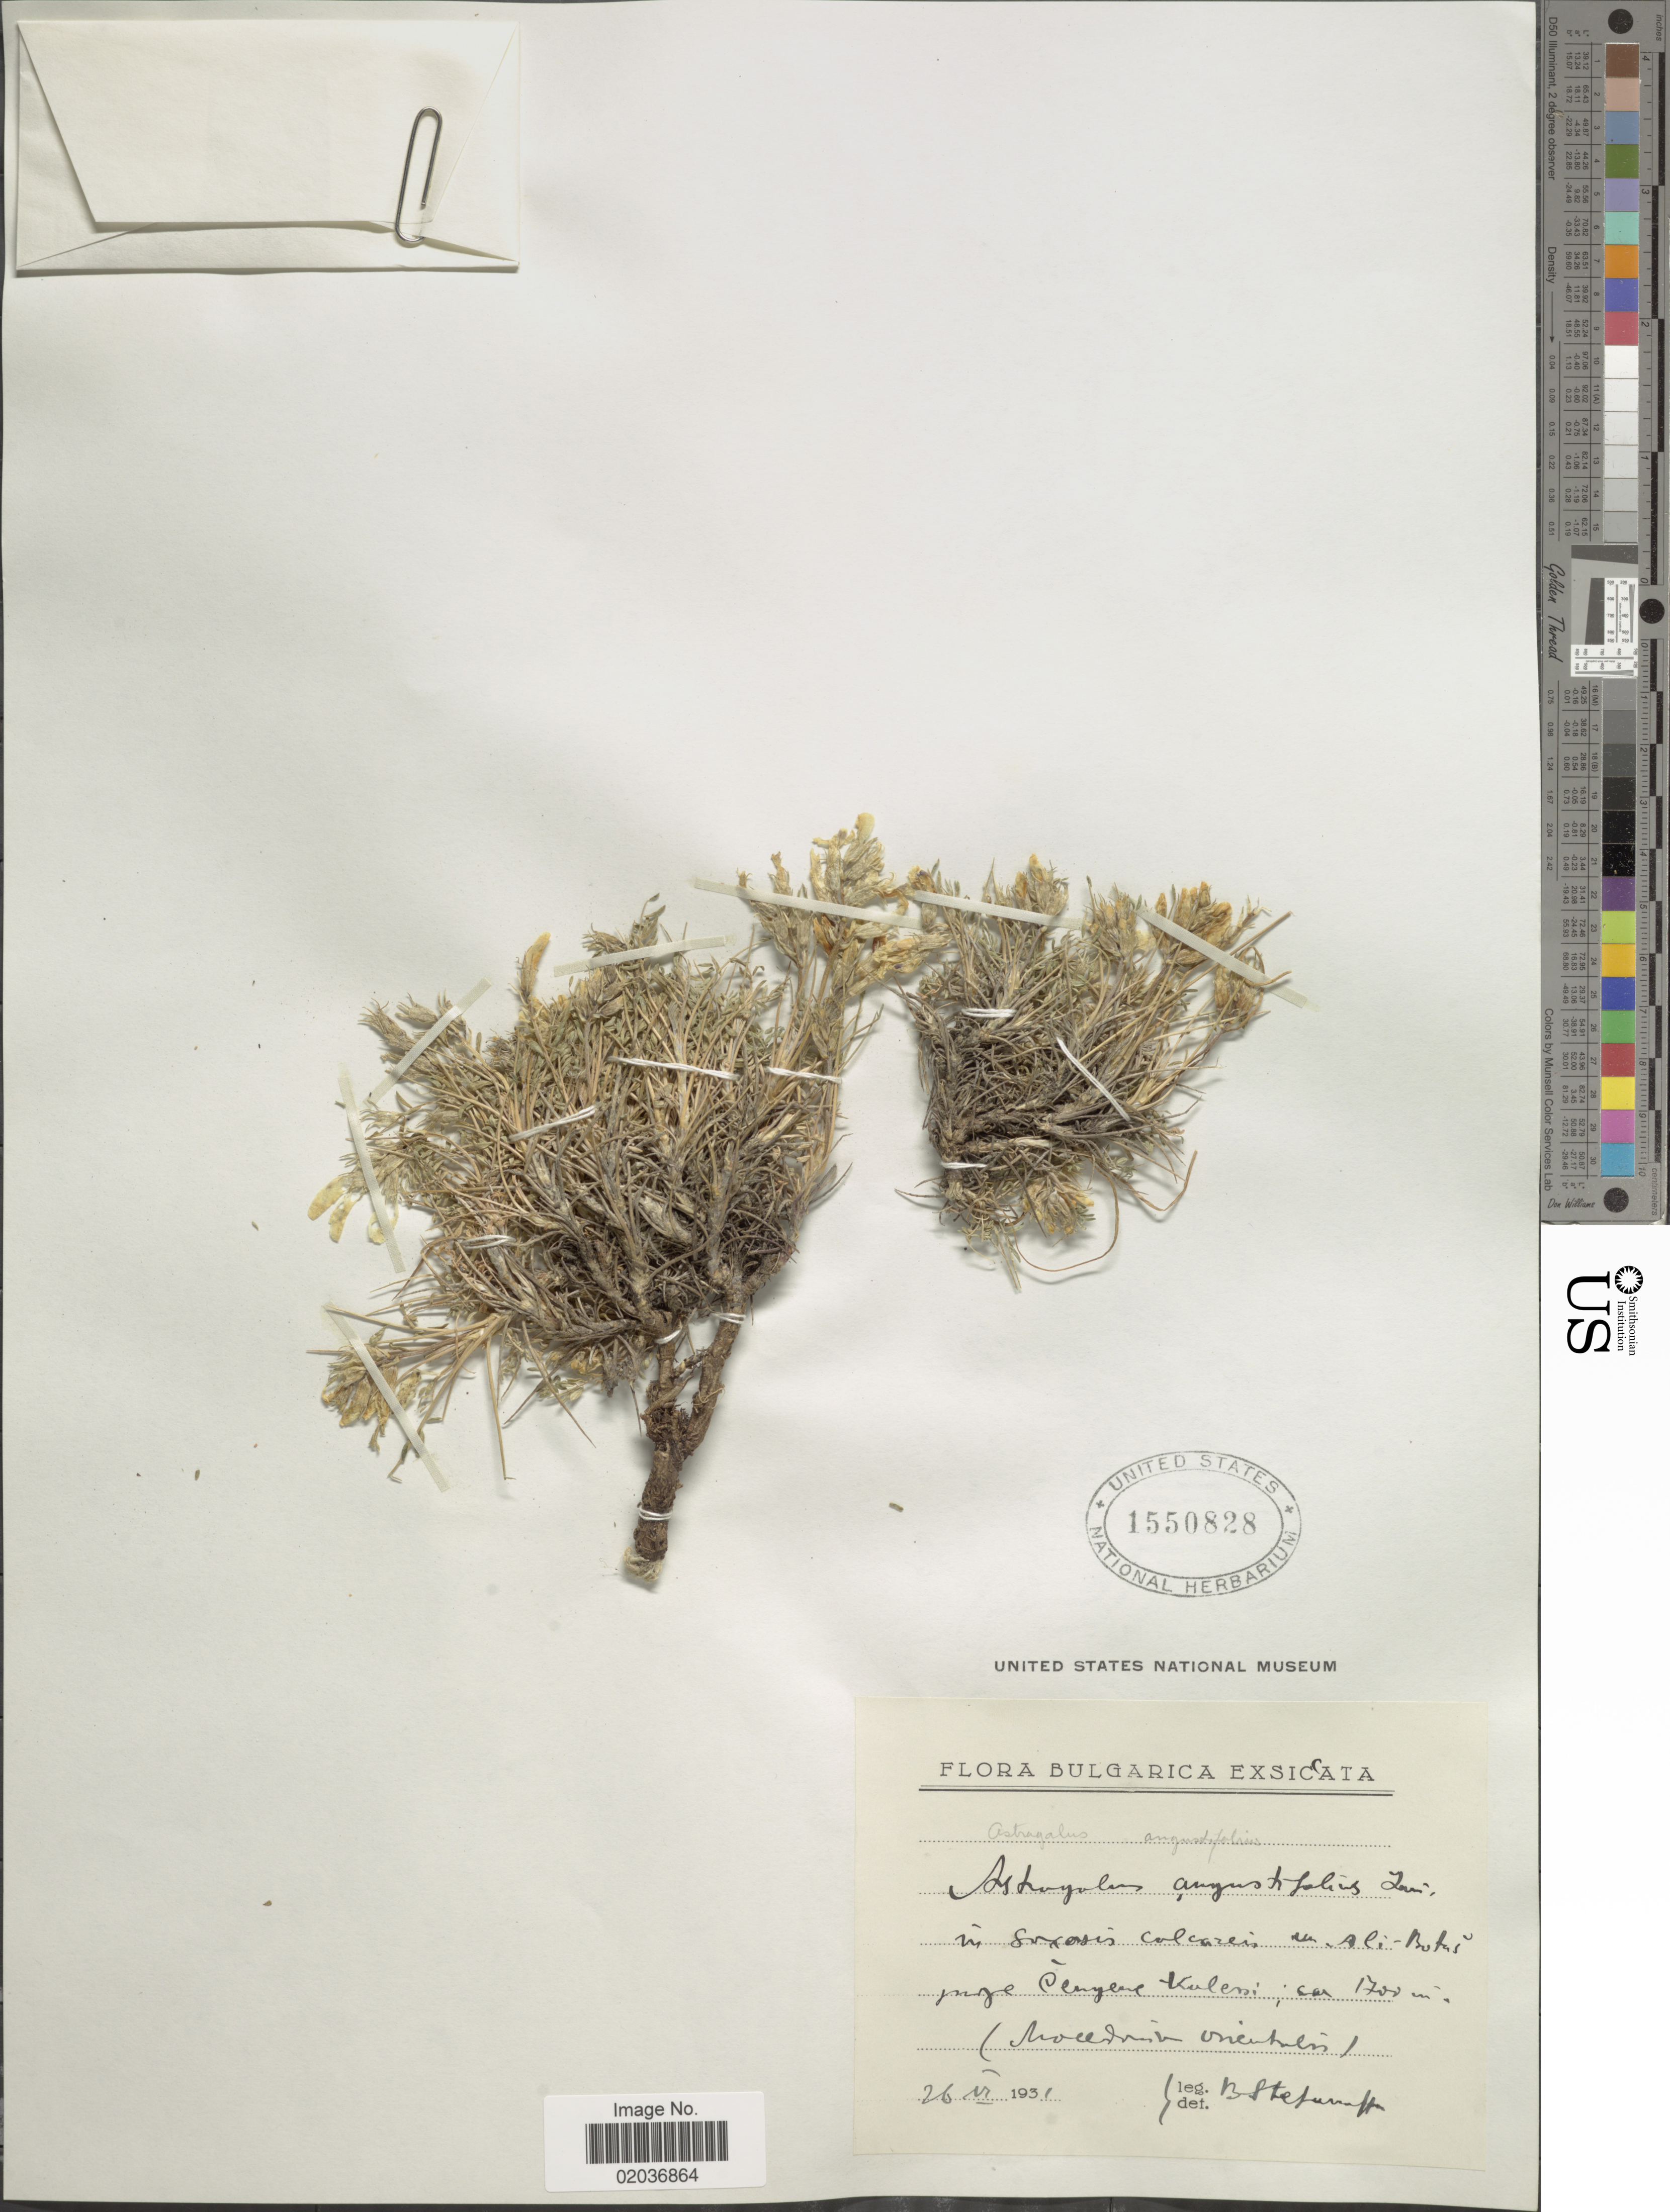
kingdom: Plantae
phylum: Tracheophyta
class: Magnoliopsida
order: Fabales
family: Fabaceae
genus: Astragalus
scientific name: Astragalus angustifolius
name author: Lam.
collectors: B. Stefanoff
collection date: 1931-06-26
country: Bulgaria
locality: In saxosis calcareis um Ali-Botus prope Cenyne Kuleni (Moced [illegible text] Orientalis)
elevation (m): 1700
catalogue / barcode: US 1550828